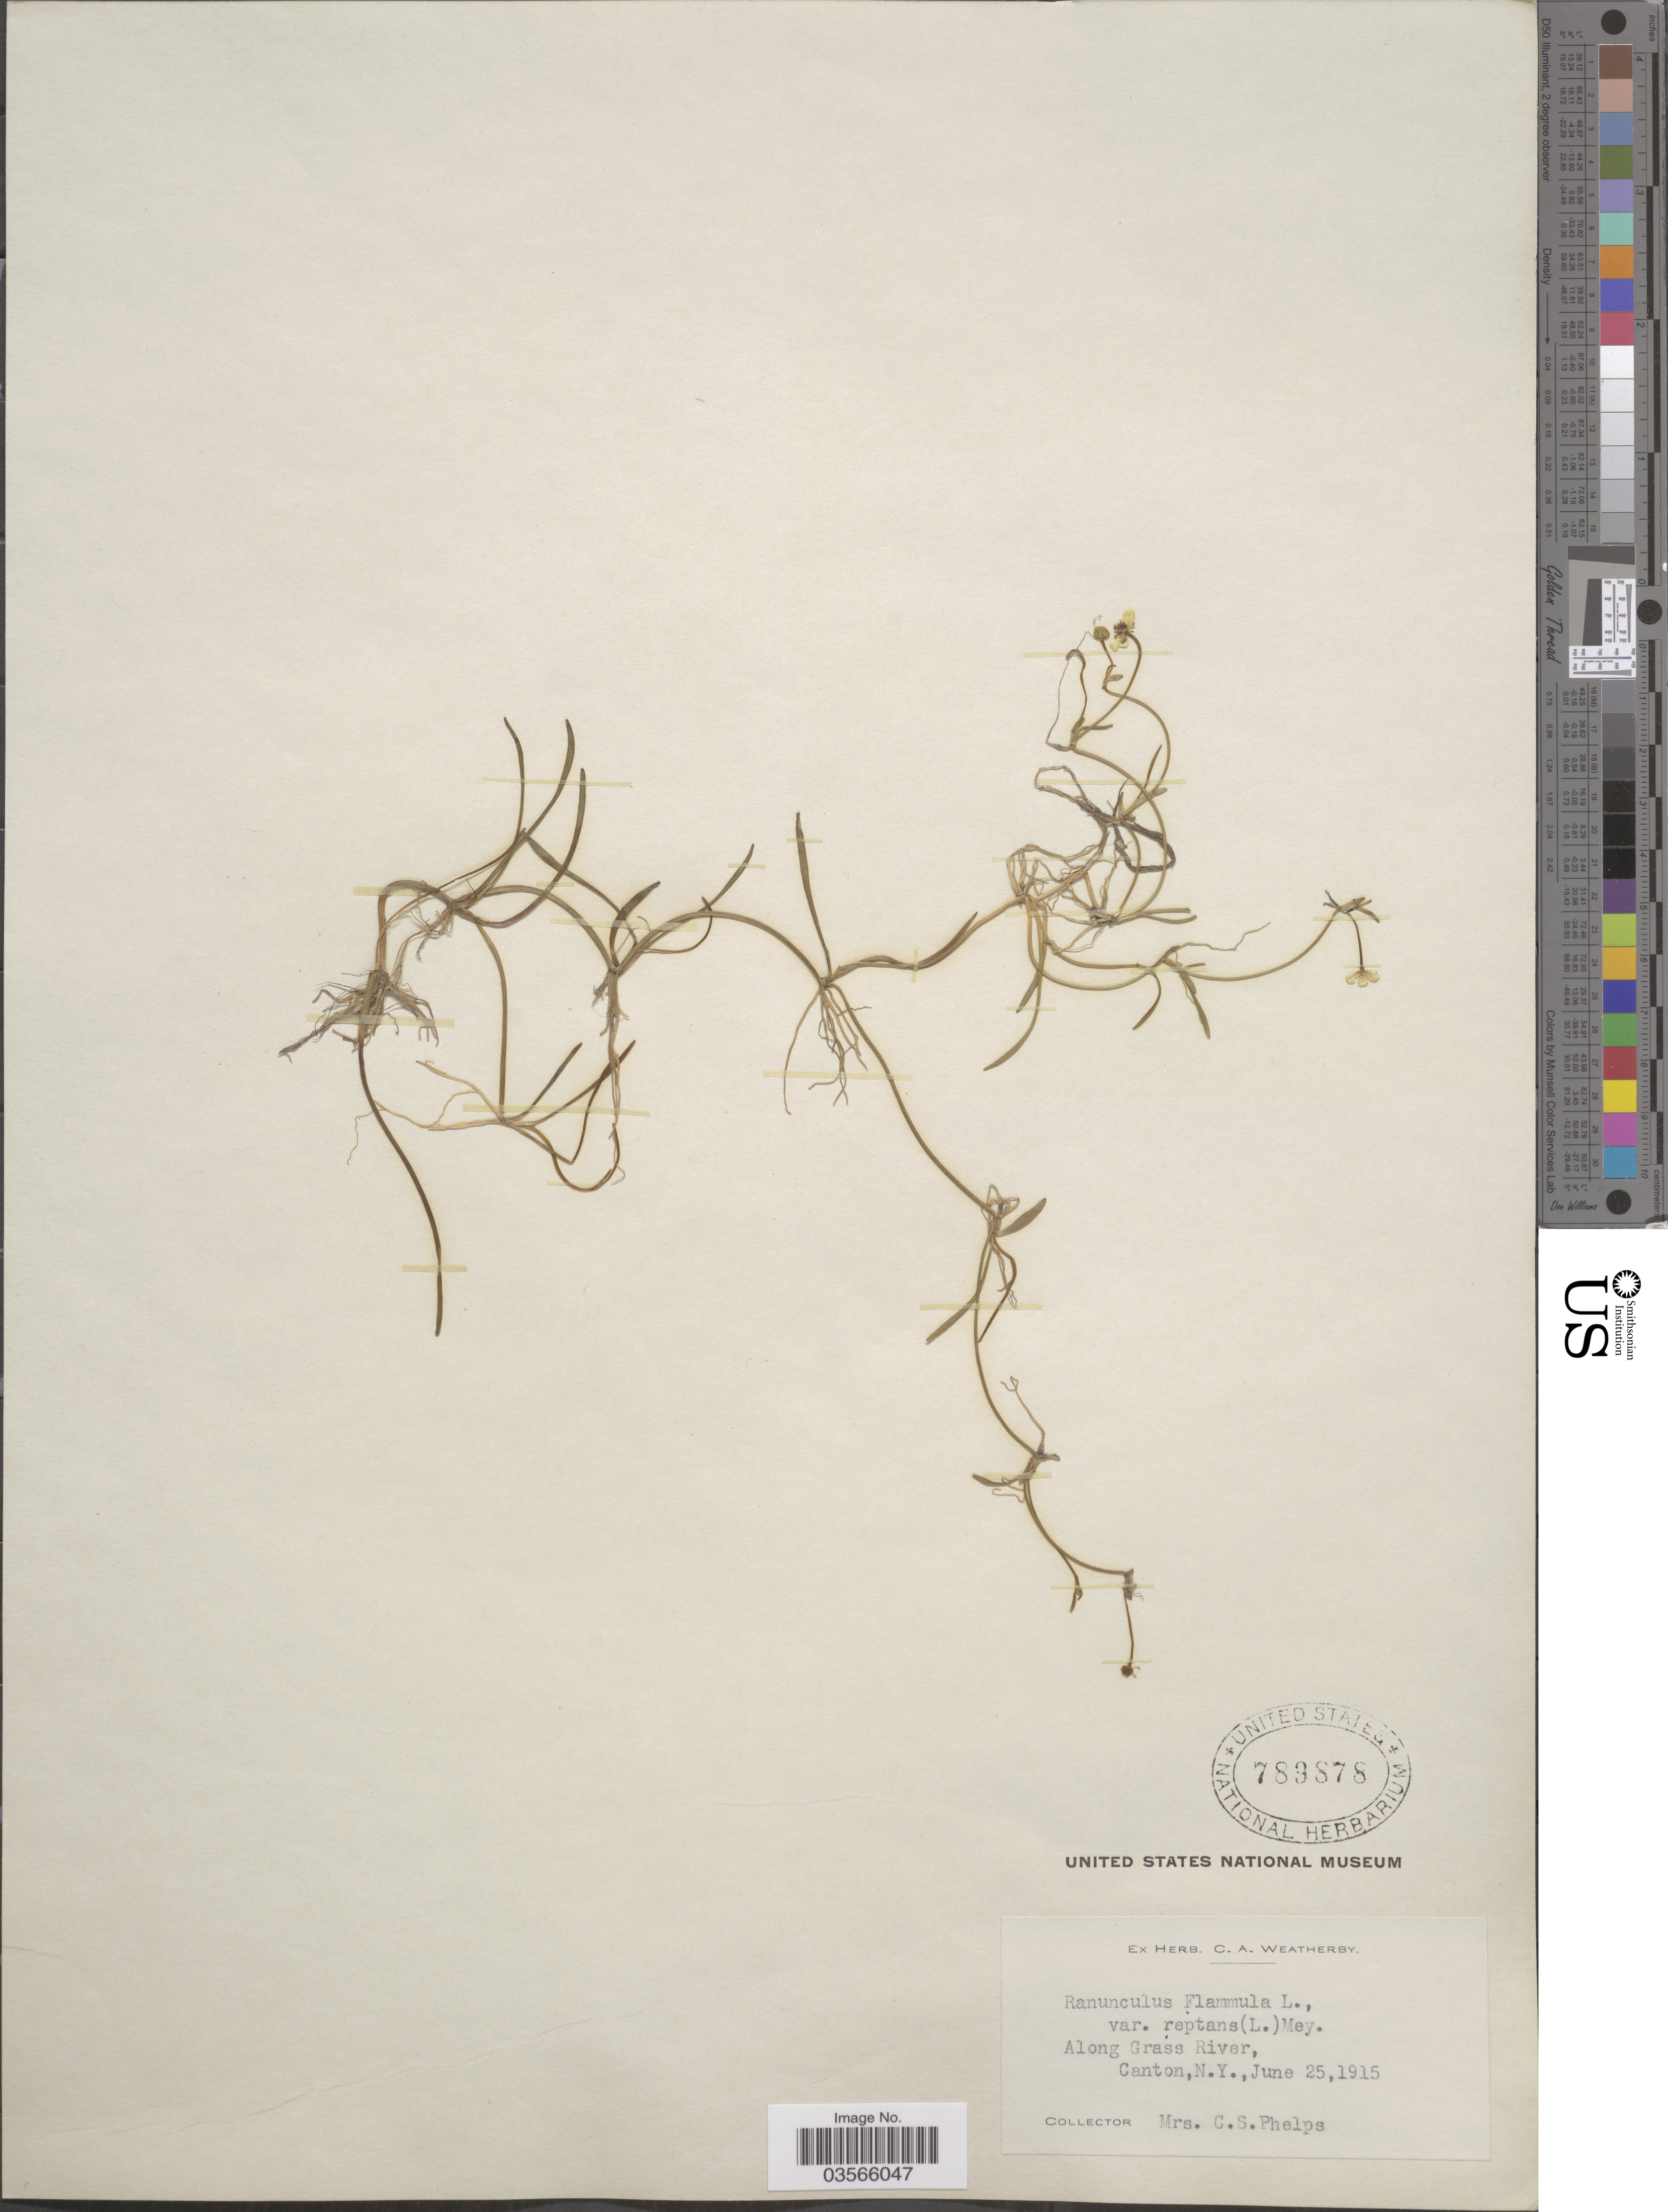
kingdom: Plantae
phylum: Tracheophyta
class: Magnoliopsida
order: Ranunculales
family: Ranunculaceae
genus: Ranunculus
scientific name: Ranunculus flammula var. filiformis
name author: (Michx.) Hook.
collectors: C. Phelps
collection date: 1915-06-25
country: United States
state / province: New York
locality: Along Grass River, Canton.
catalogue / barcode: US 789878